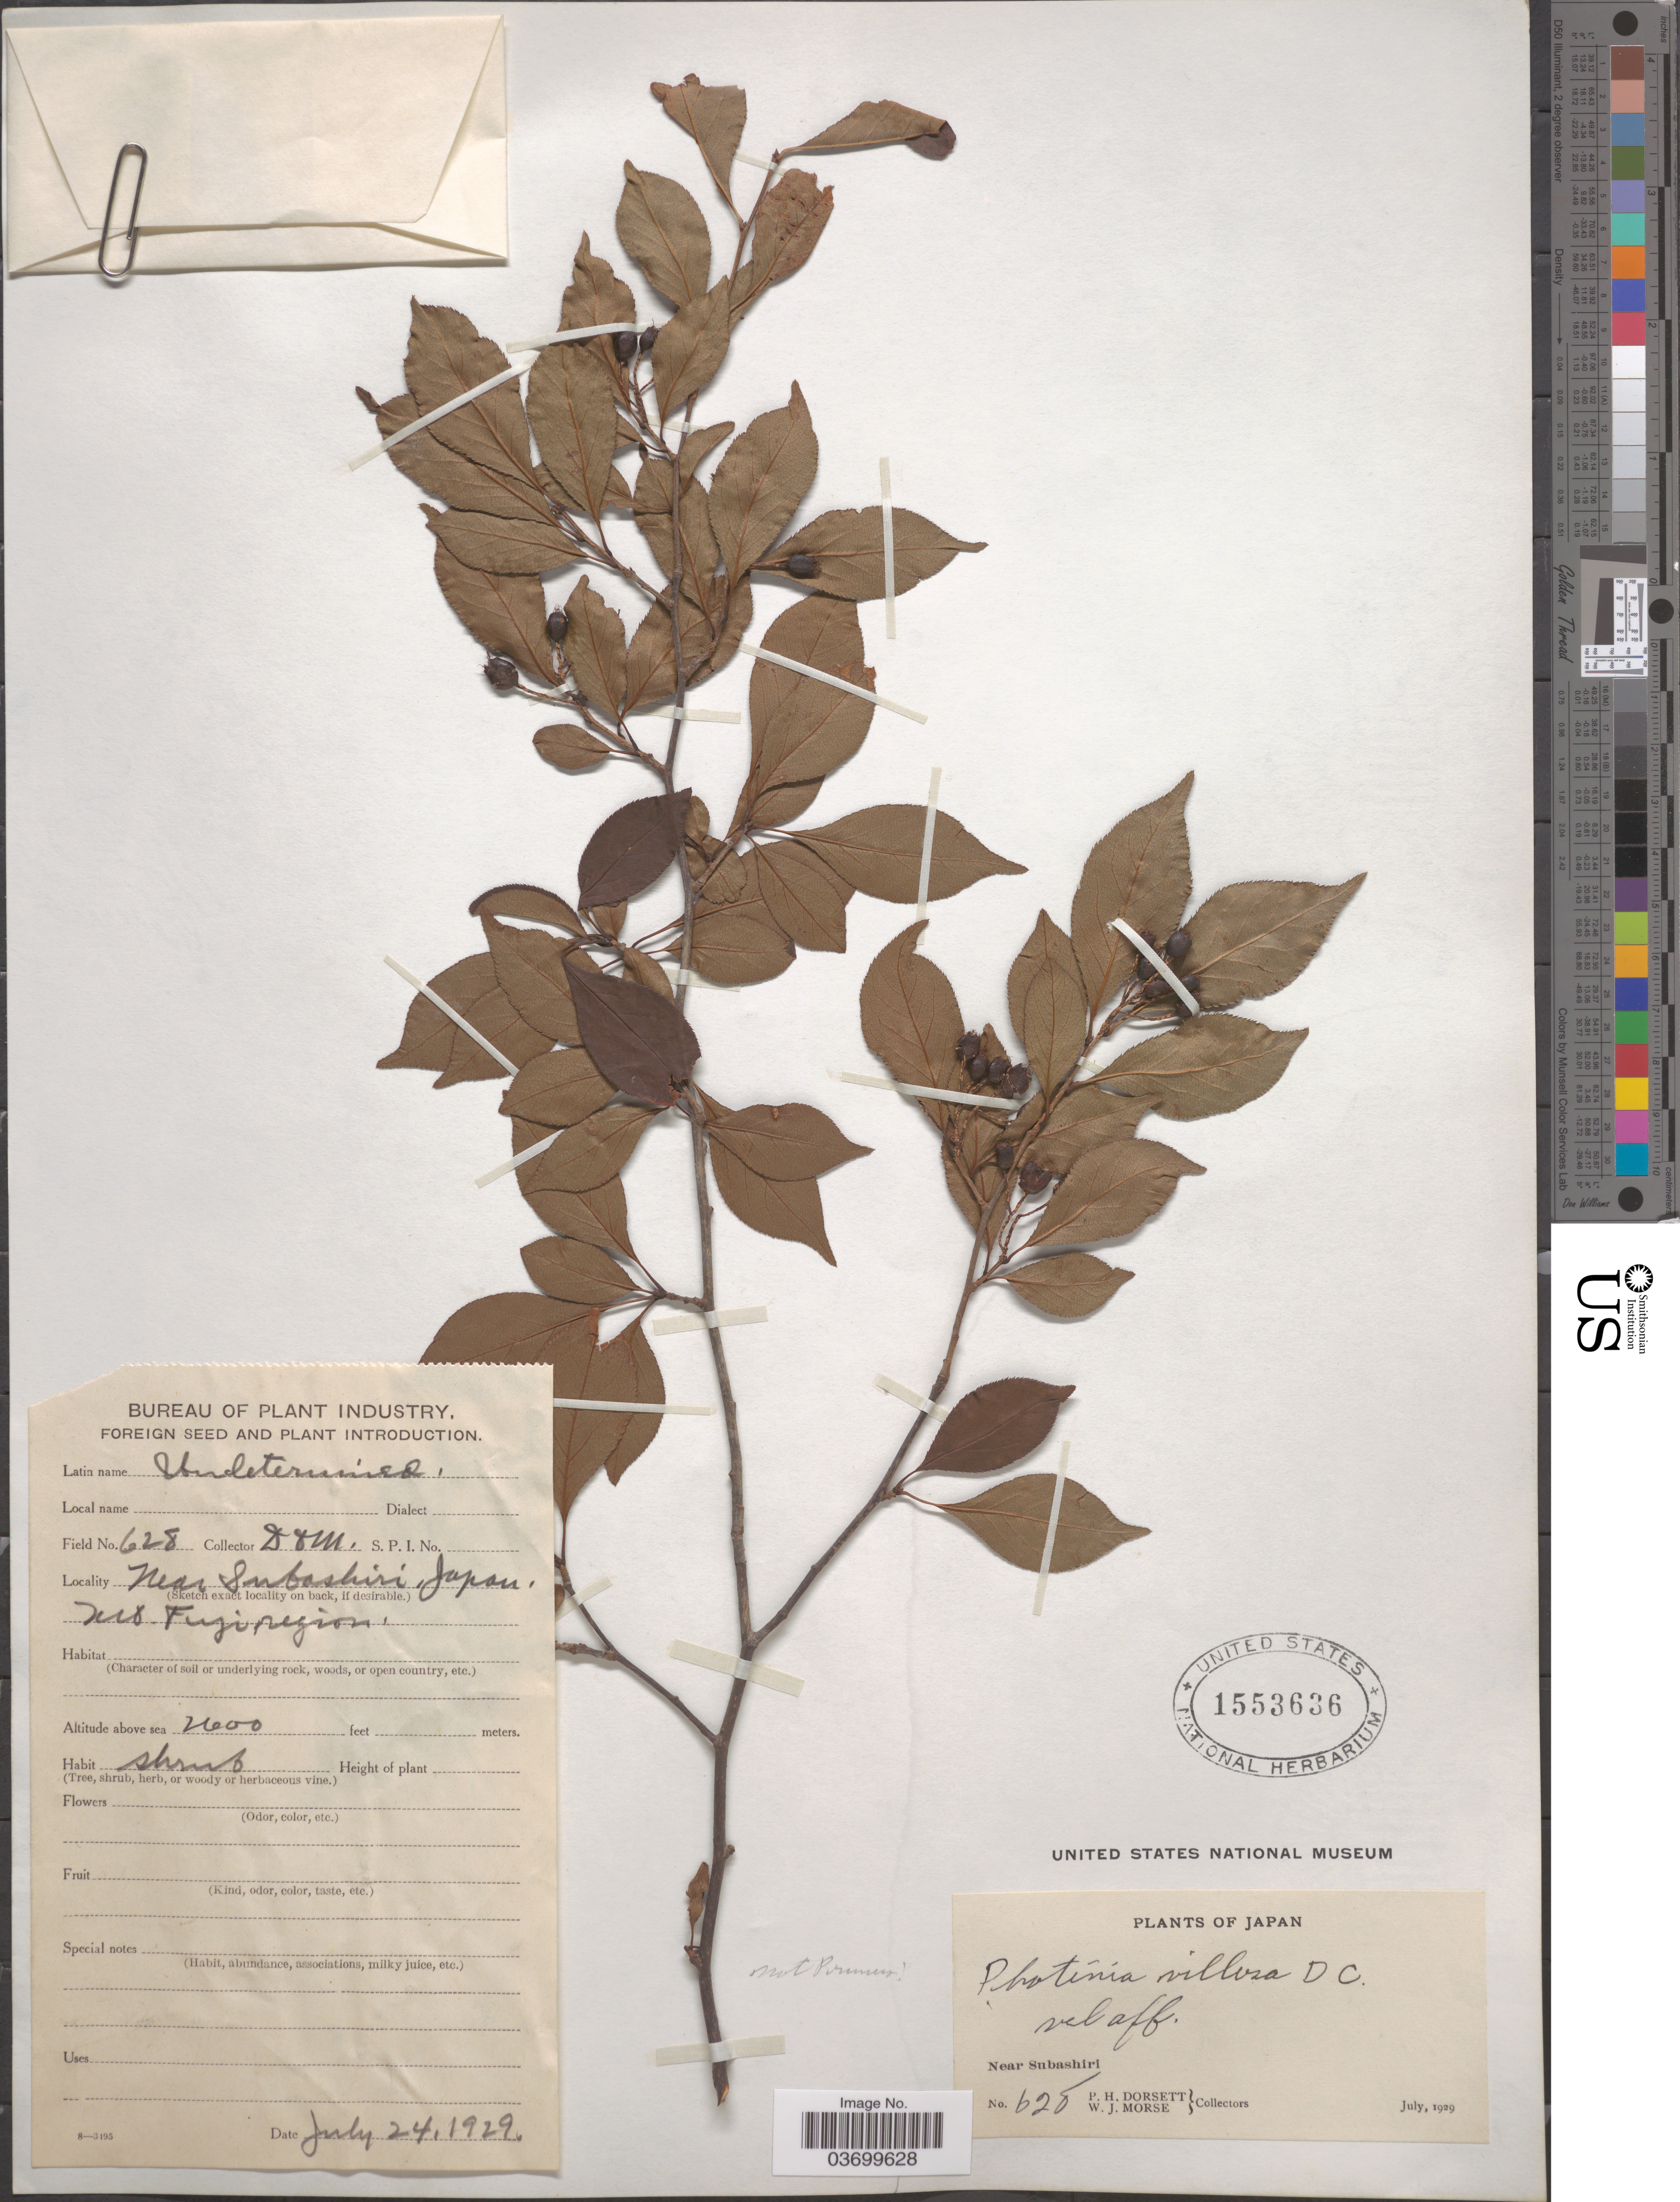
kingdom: Plantae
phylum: Tracheophyta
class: Magnoliopsida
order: Rosales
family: Rosaceae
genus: Photinia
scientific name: Photinia villosa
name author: (DC.) Thunb.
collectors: P. H. Dorsett & W. J. Morse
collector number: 628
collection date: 1929-07-24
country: Japan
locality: Near Subashiri, Mt. Fuji region.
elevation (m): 610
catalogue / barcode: US 1553636